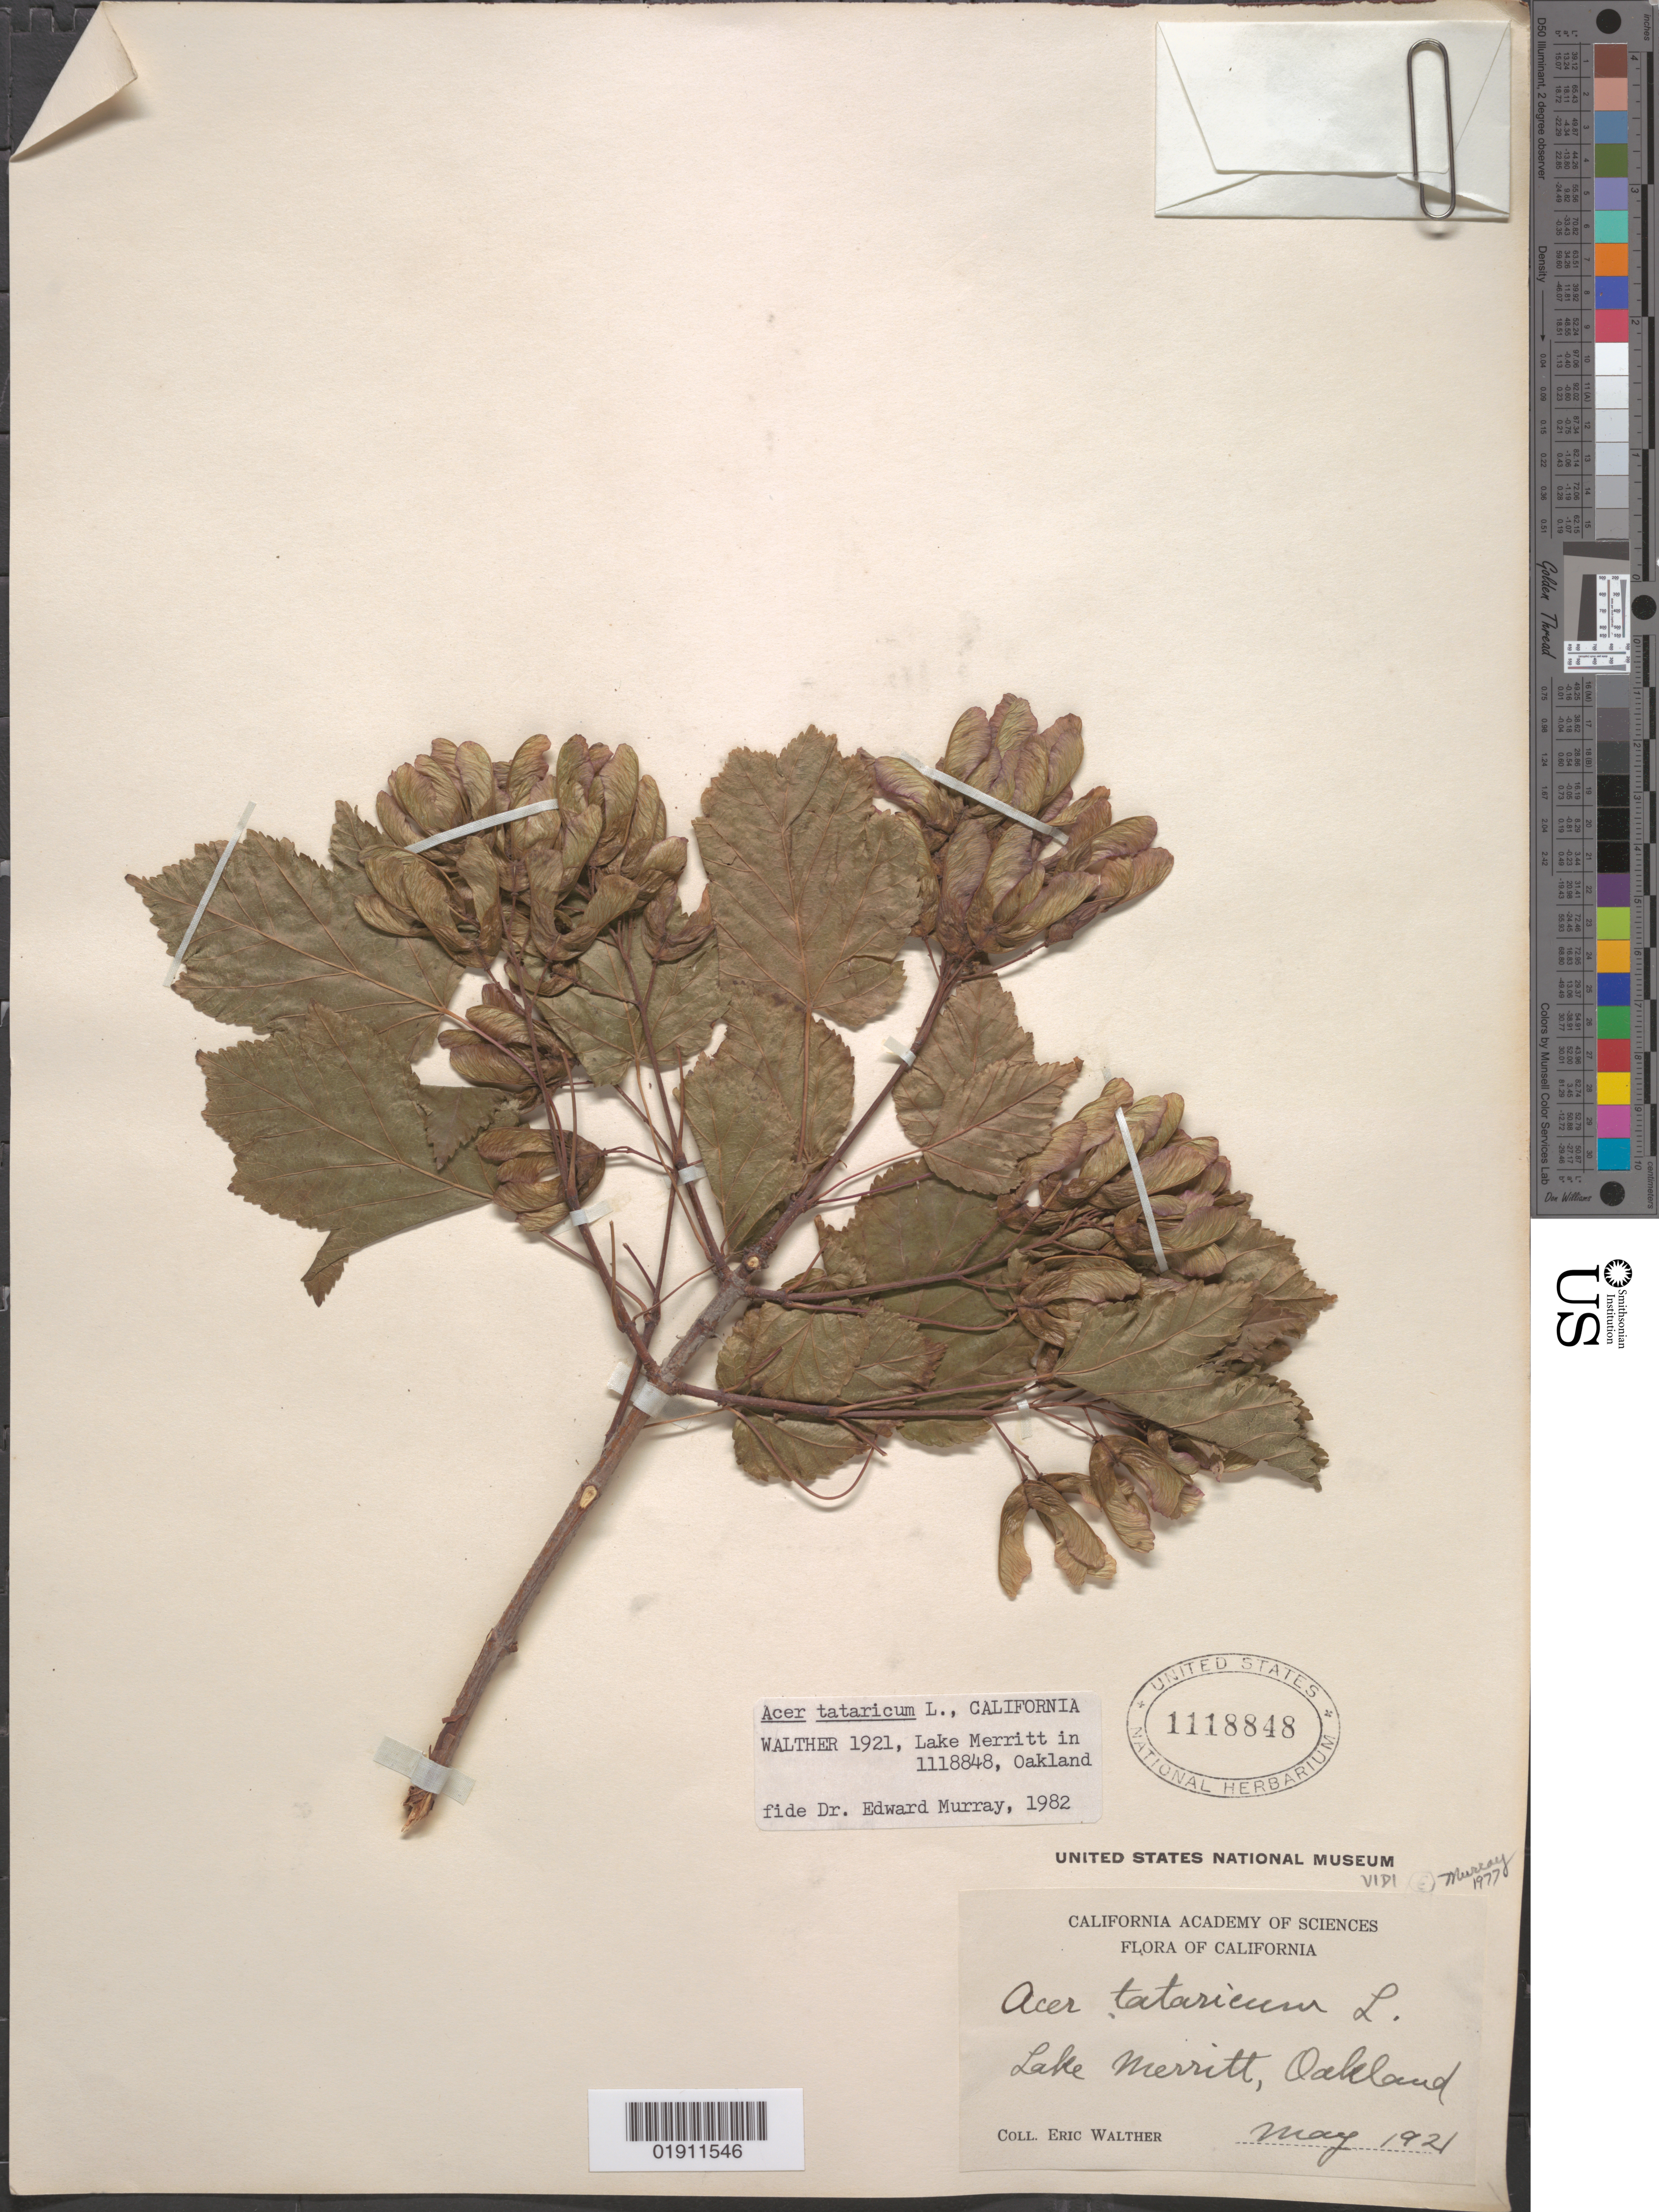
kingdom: Plantae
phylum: Tracheophyta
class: Magnoliopsida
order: Sapindales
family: Sapindaceae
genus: Acer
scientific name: Acer tataricum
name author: L.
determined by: Murray, Edward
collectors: E. Walther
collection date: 1921-05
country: United States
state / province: California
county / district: Alameda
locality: Lake Merritt, Oakland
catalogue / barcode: US 1118848